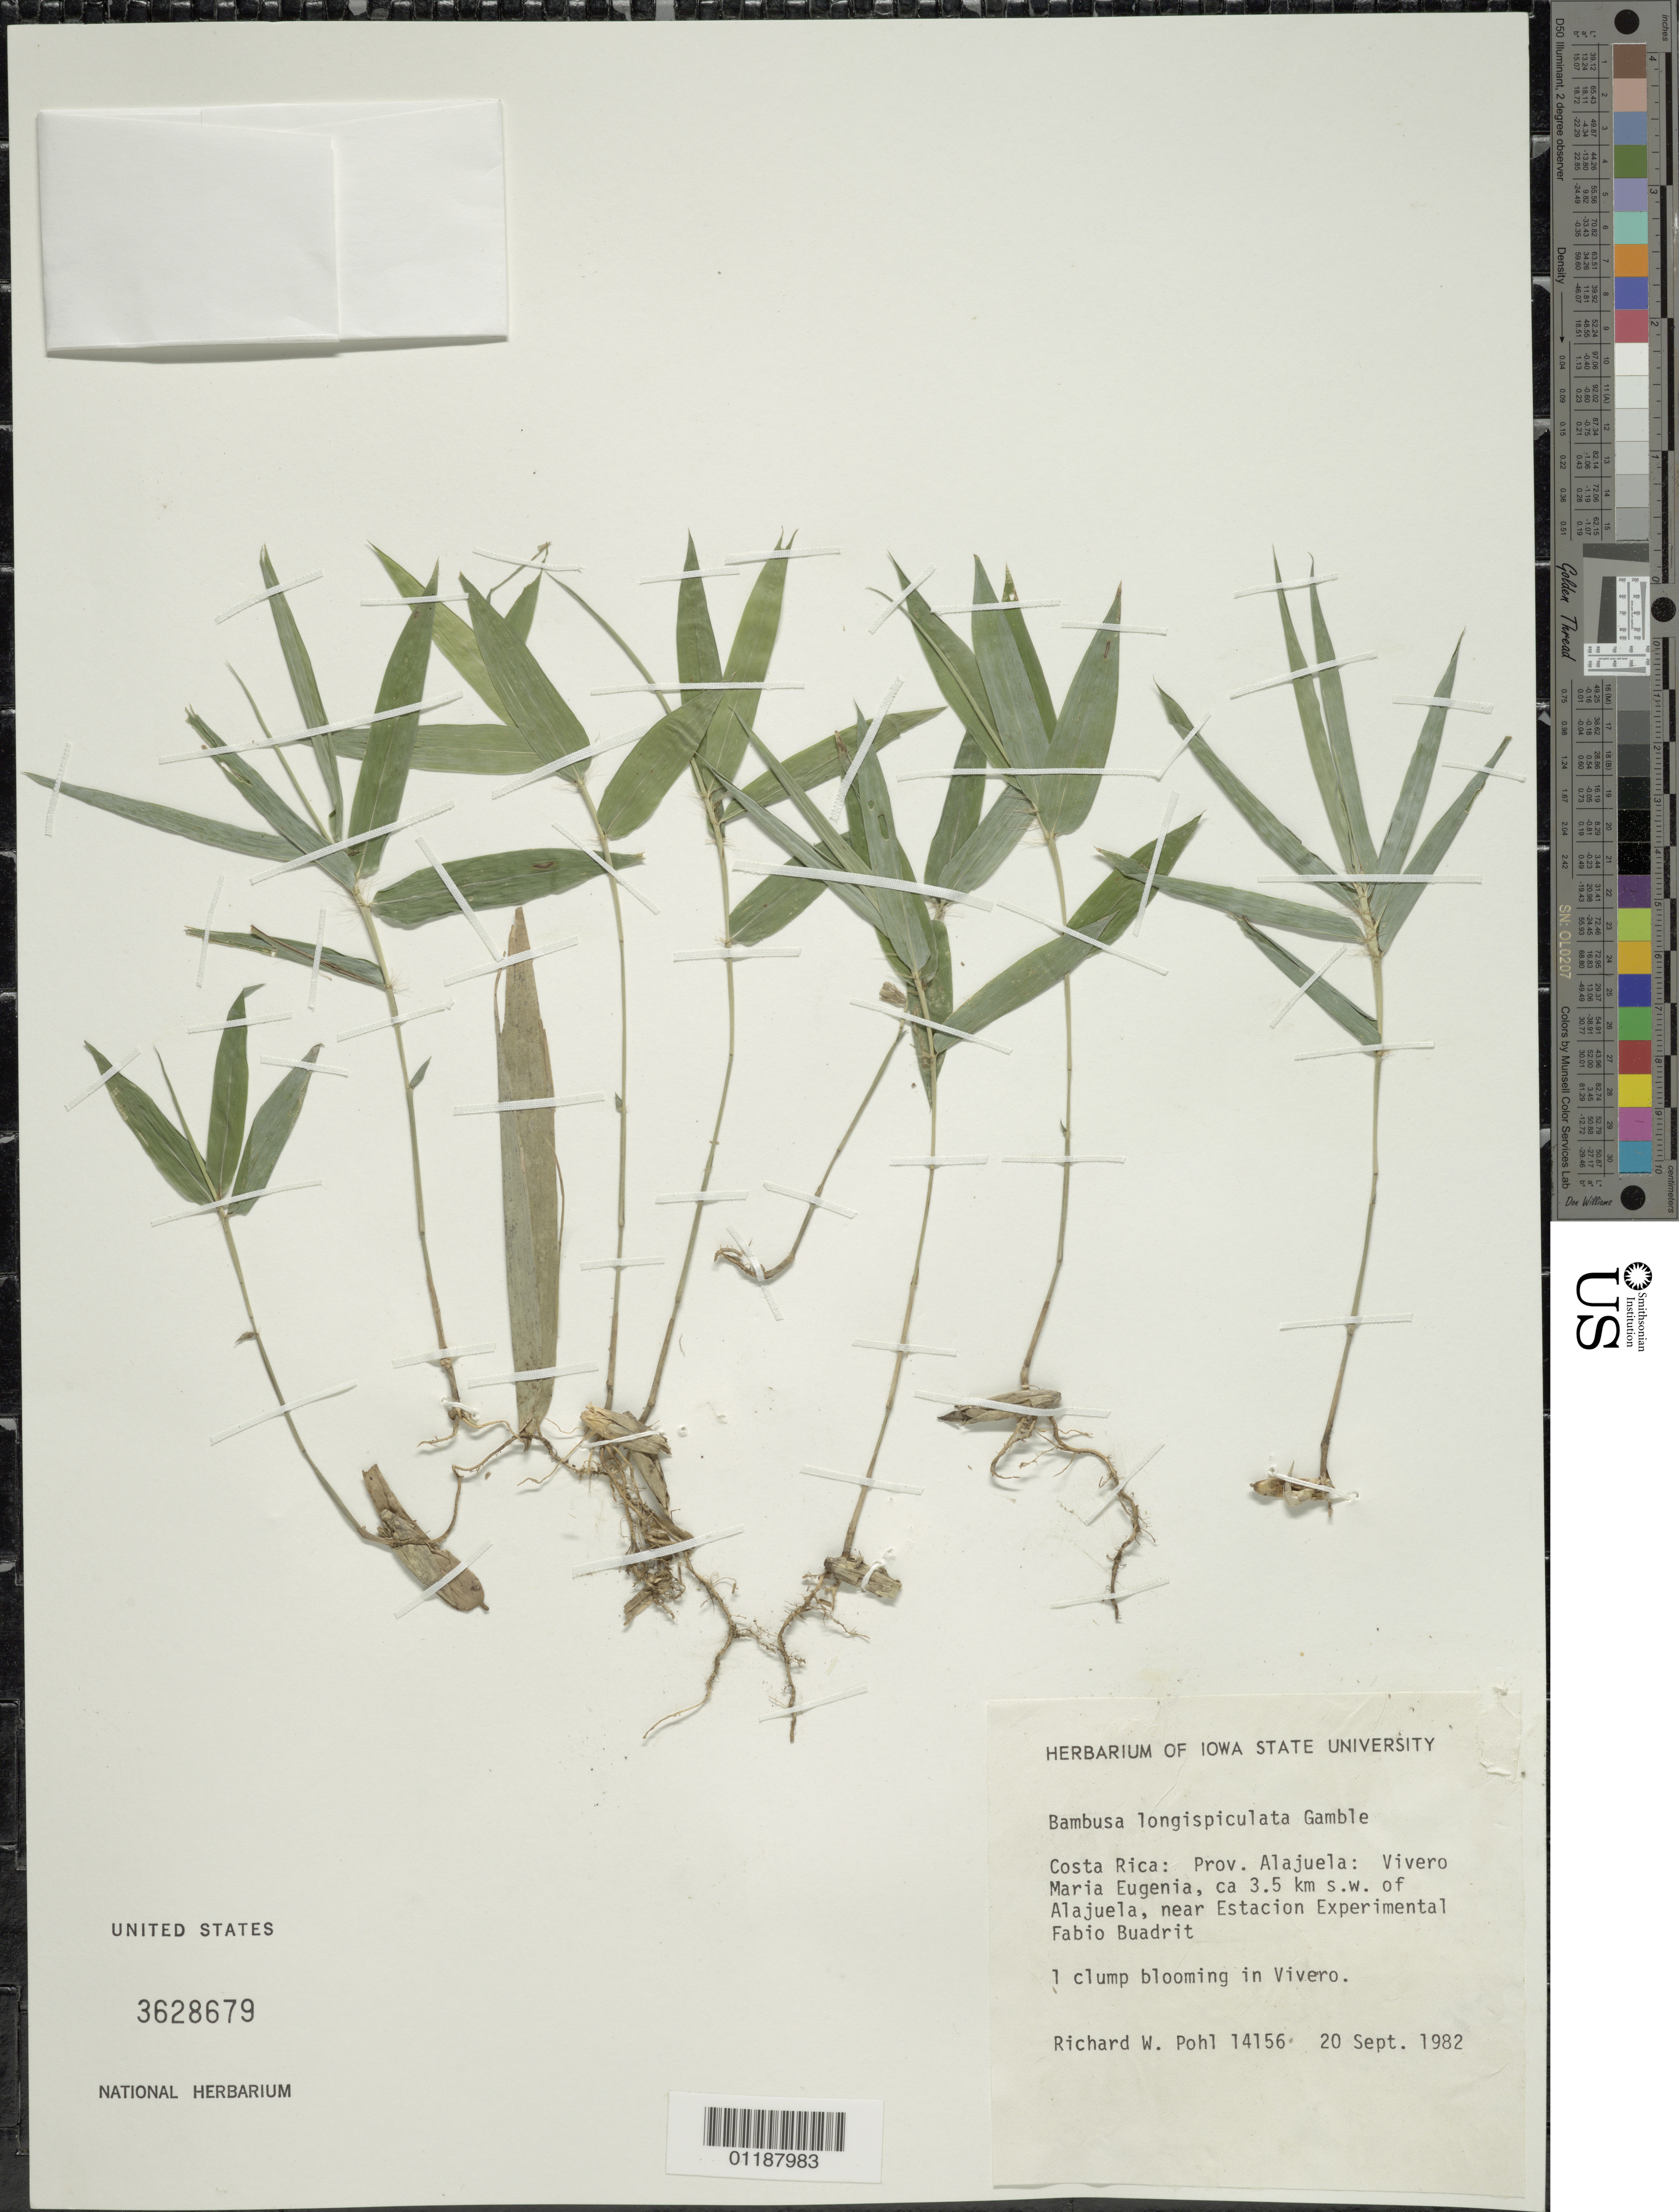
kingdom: Plantae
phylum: Tracheophyta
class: Liliopsida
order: Poales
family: Poaceae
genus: Bambusa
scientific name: Bambusa longispiculata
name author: Gamble ex Brandis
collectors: R. W. Pohl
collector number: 14156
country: Costa Rica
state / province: Alajuela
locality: Vivero Maria Eugenia, SW of Alajuela, near Estacion Experimental Fabio Buadrit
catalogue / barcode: US 3628679